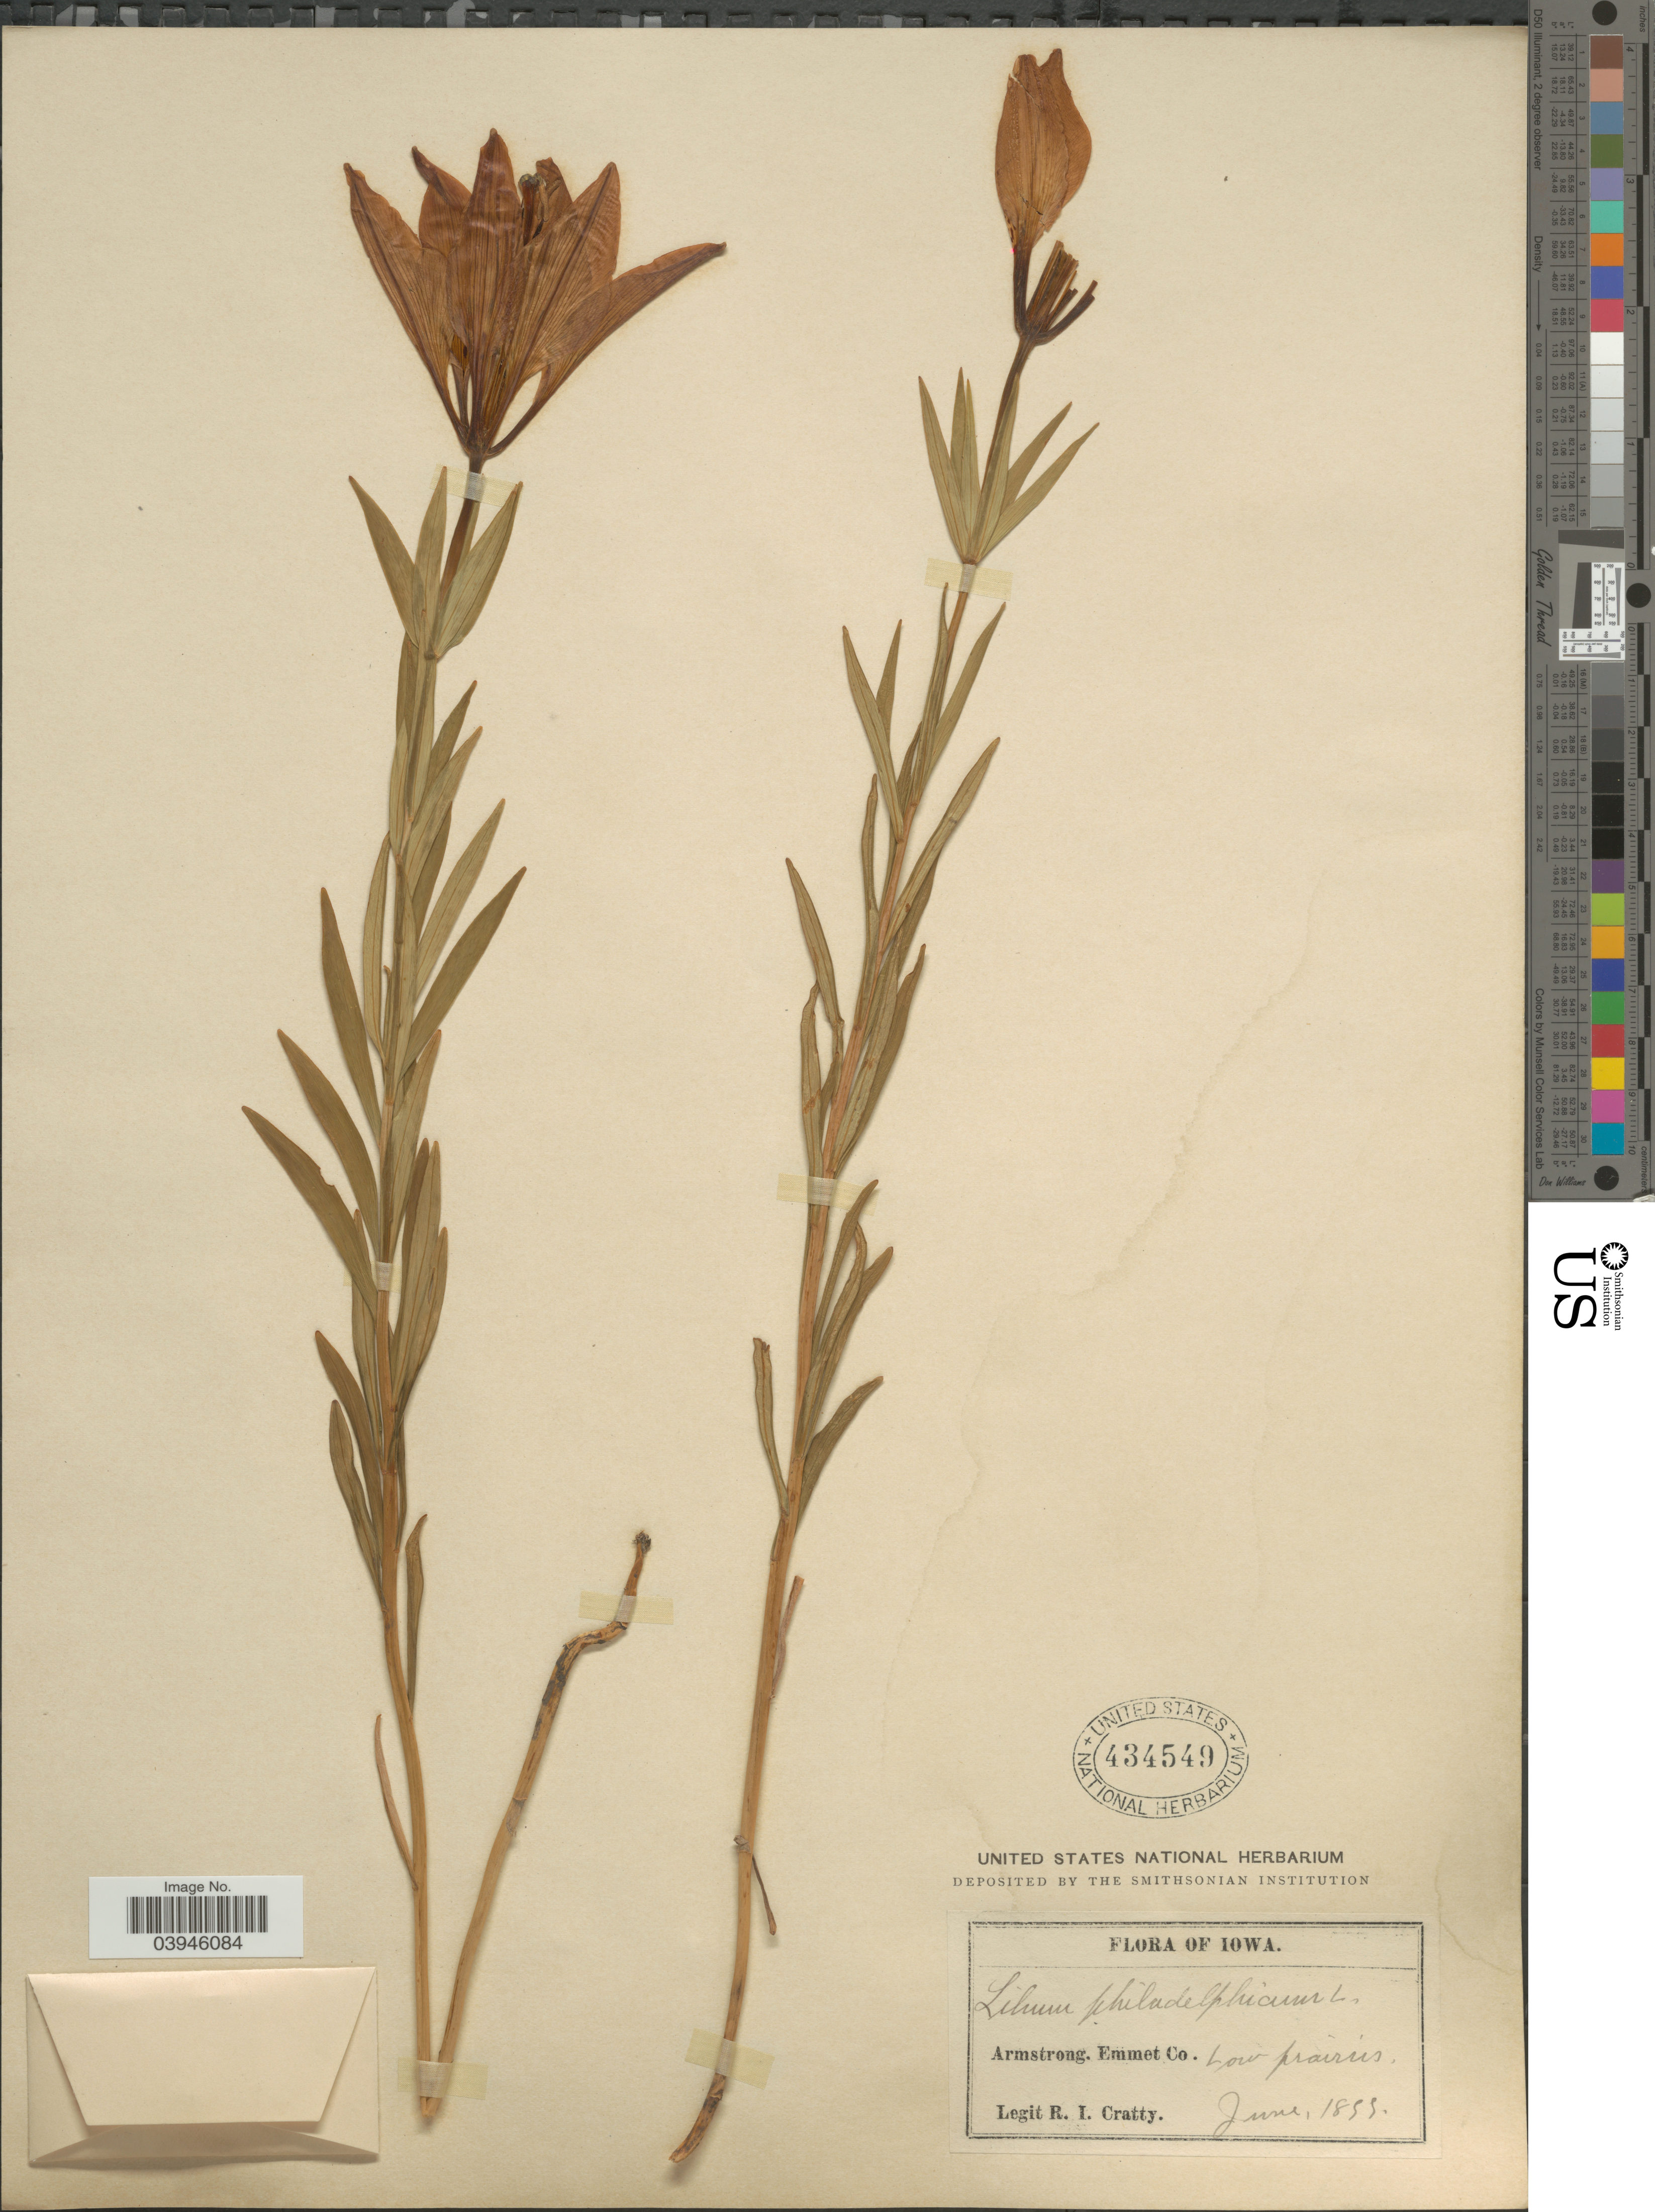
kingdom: Plantae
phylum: Tracheophyta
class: Liliopsida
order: Liliales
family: Liliaceae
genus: Lilium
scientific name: Lilium philadelphicum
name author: L.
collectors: R. Cratty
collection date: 1855-06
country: United States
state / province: Iowa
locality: Armstrong. Emmet Co.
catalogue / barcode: US 434549